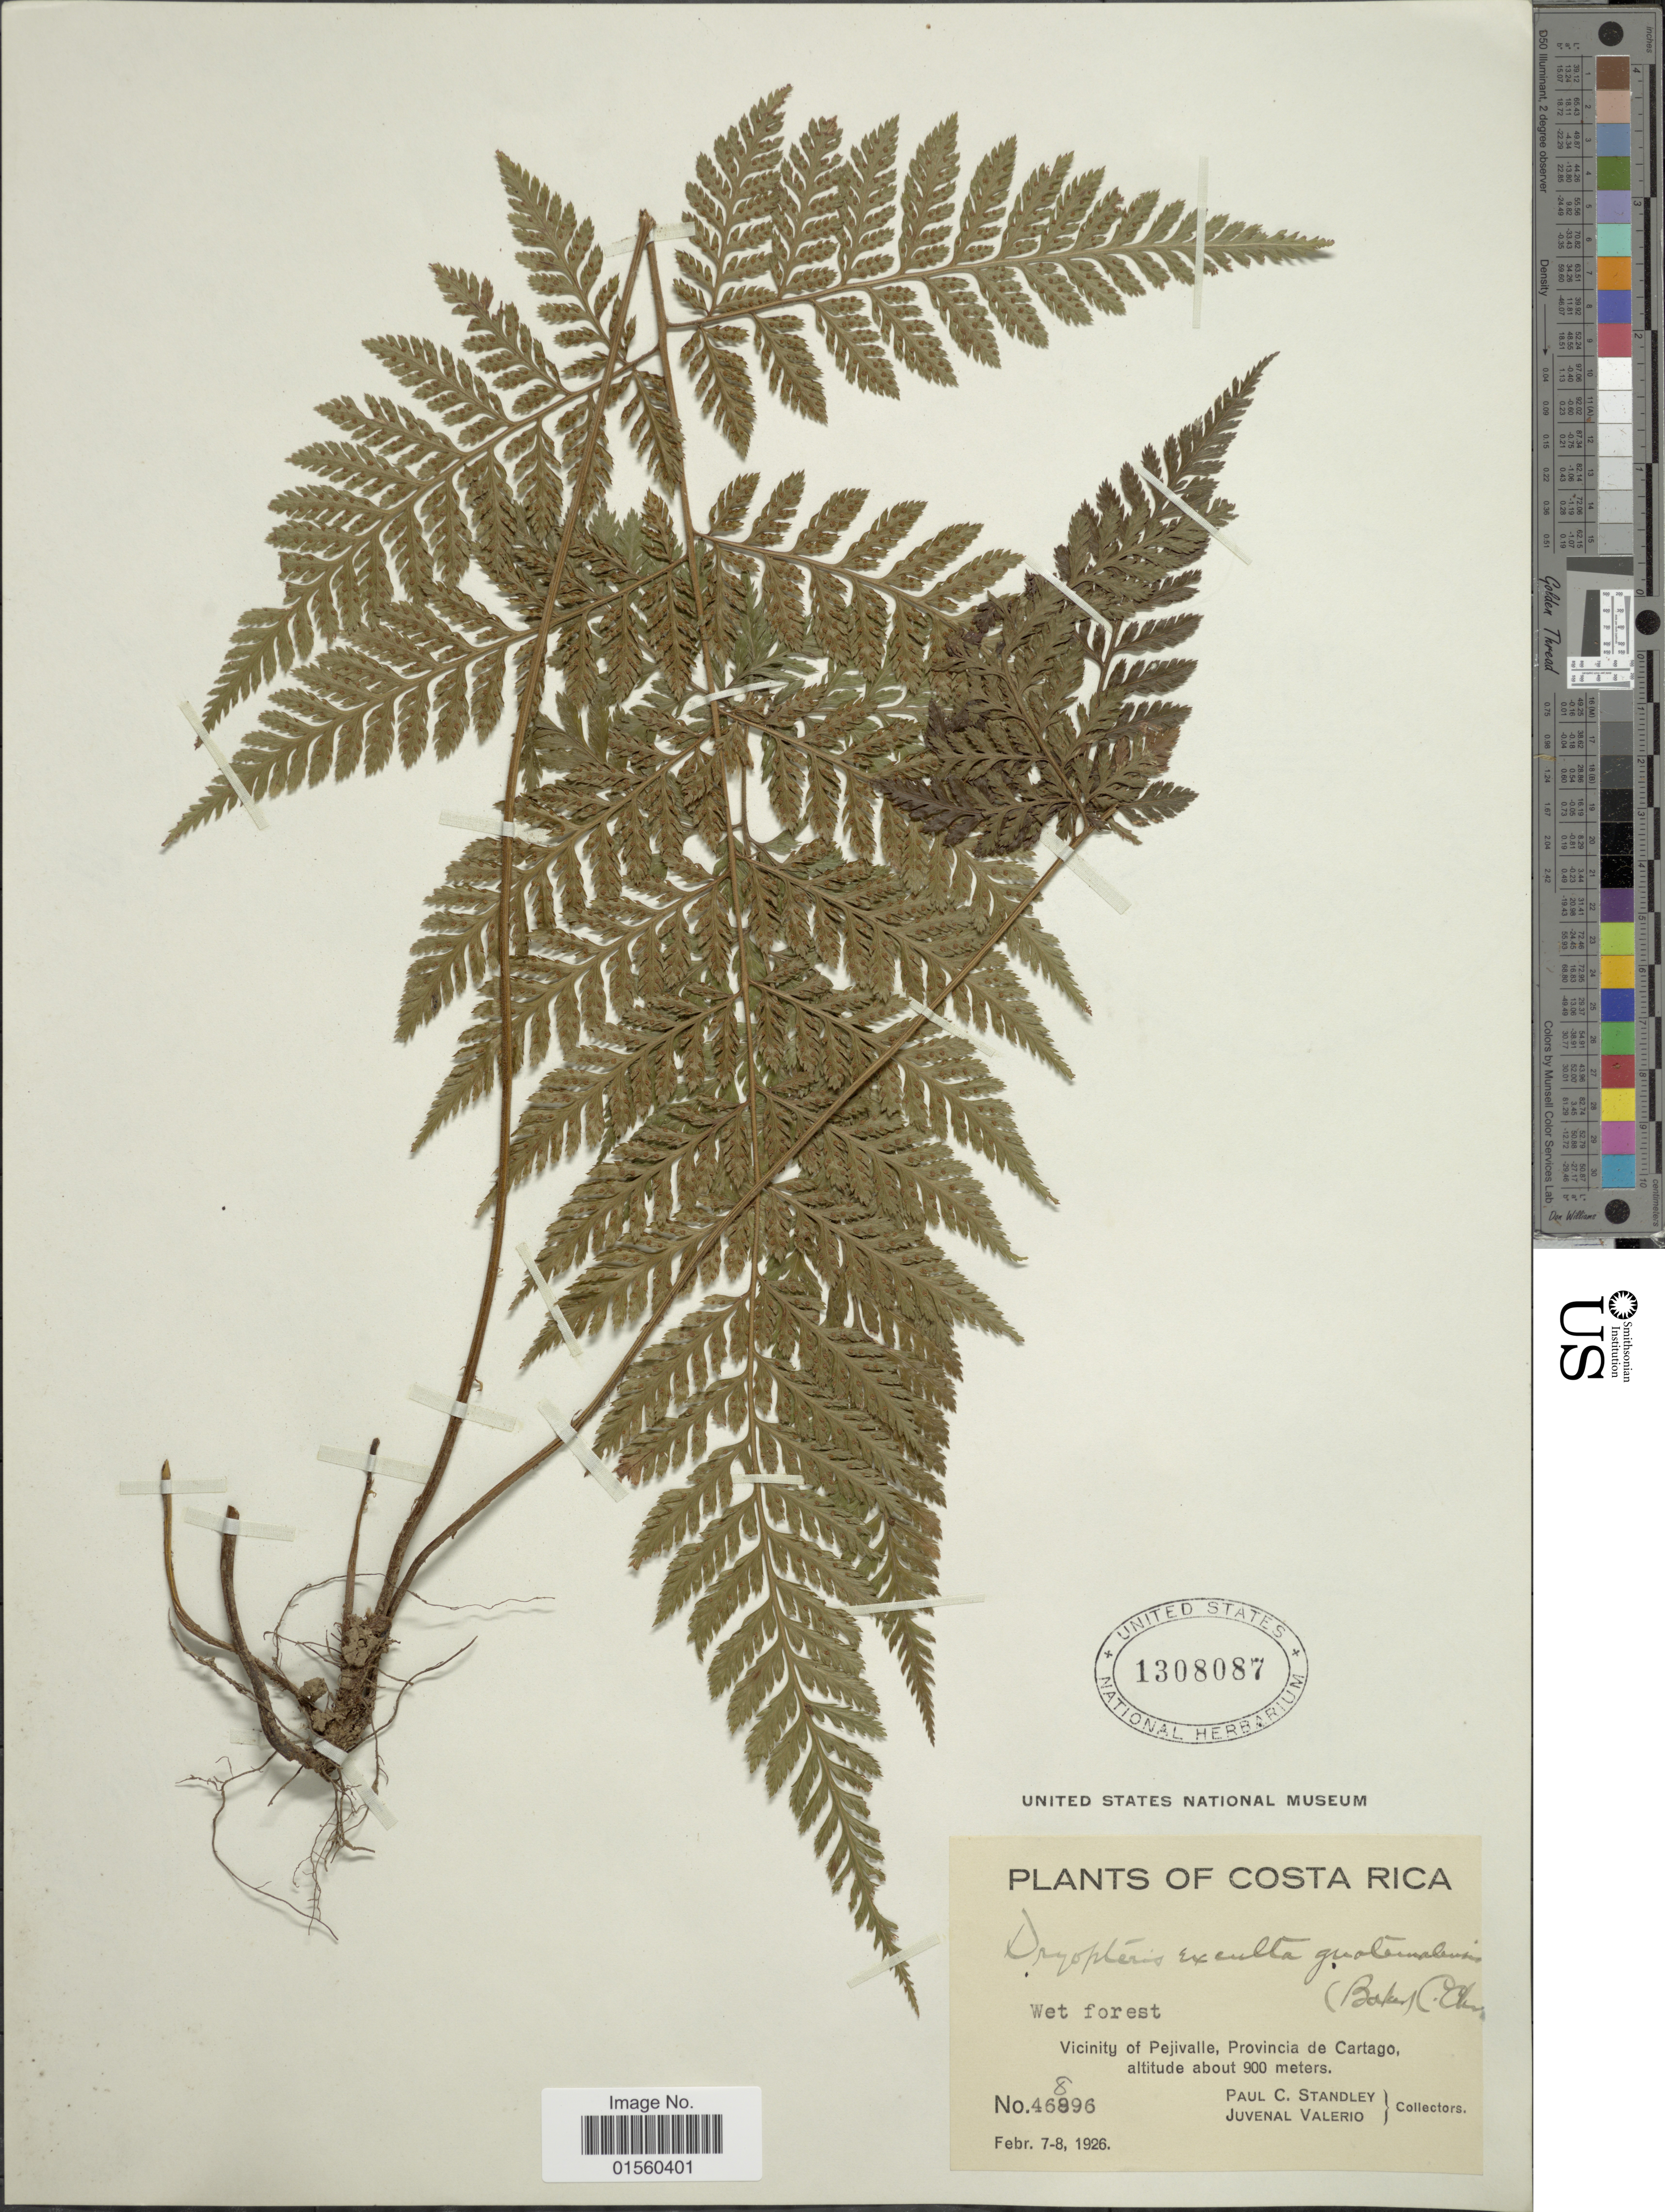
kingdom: Plantae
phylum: Tracheophyta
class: Polypodiopsida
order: Polypodiales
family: Dryopteridaceae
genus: Parapolystichum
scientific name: Parapolystichum excultum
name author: (Mett.) Labiak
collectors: P. C. Standley & J. Valerio R.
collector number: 46896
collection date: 1926-02-07/1926-02-08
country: Costa Rica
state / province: Cartago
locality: Vicinity of Pejivalle, Provincia de Cartago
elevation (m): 900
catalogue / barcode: US 1308087